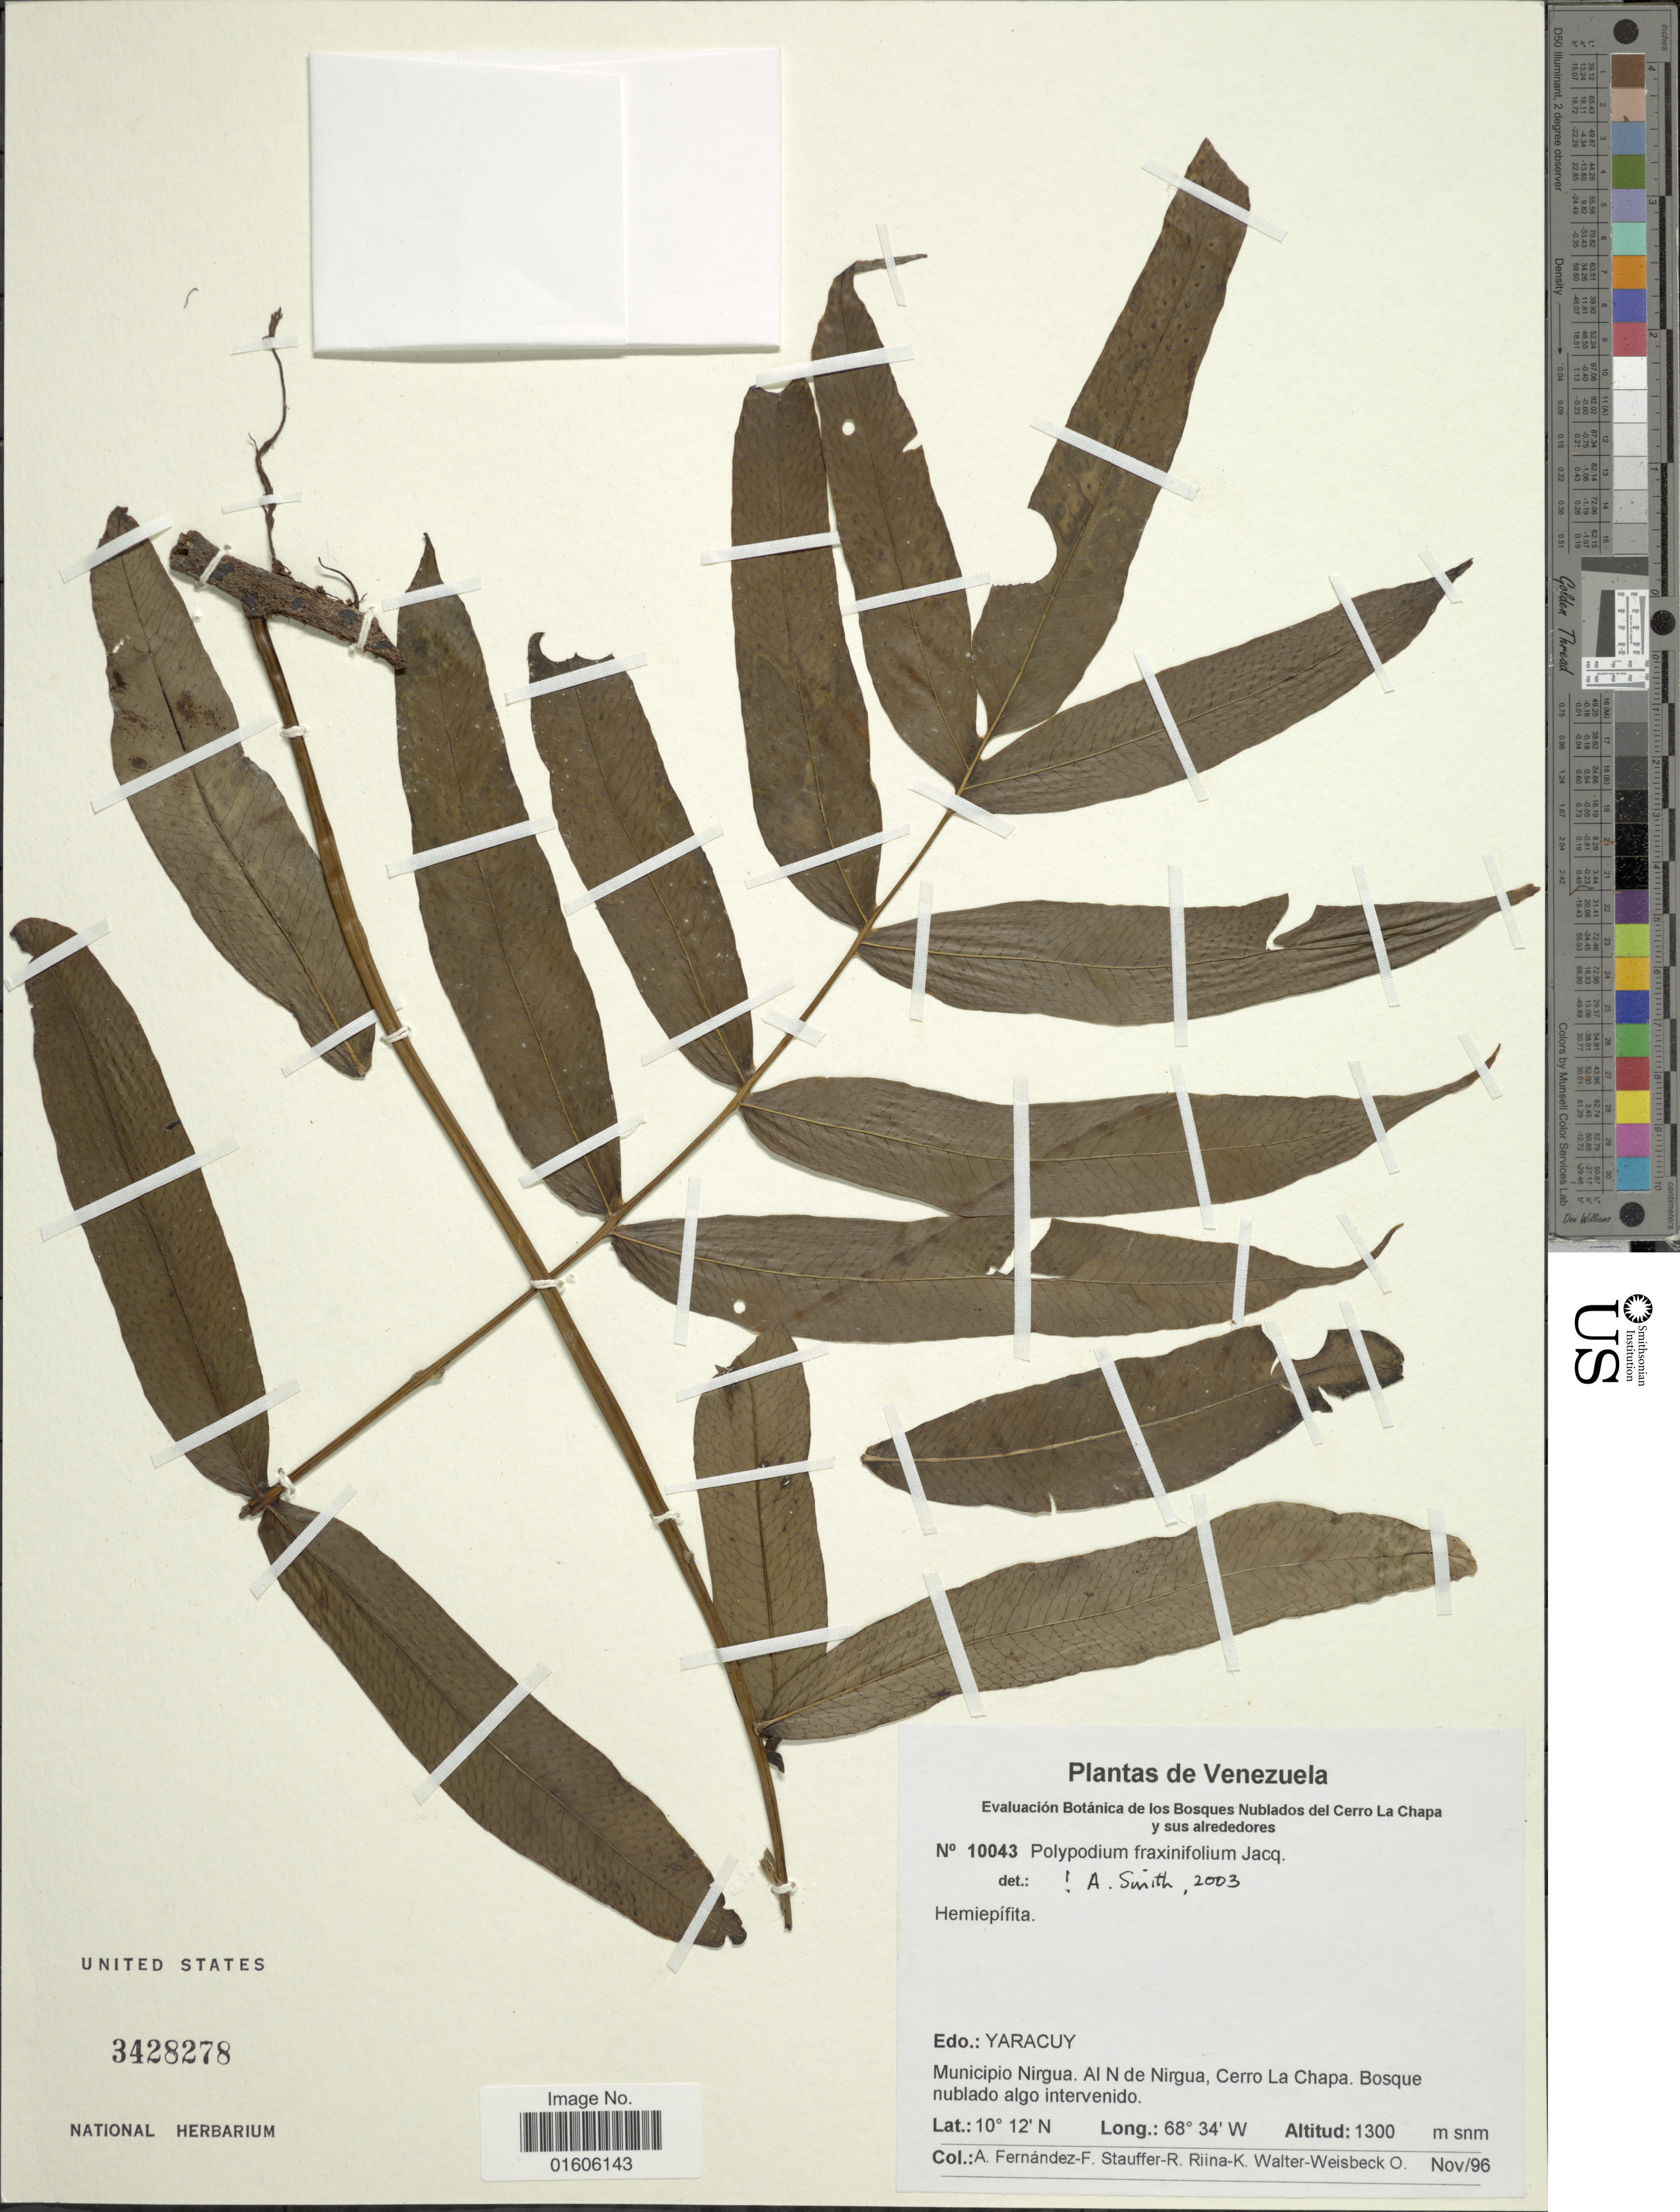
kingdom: Plantae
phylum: Tracheophyta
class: Polypodiopsida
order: Polypodiales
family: Polypodiaceae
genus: Serpocaulon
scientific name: Serpocaulon fraxinifolium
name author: (Jacq.) A.R. Sm.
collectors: A. Fernández, F. W. Stauffer, R. Riina, K. Walter-Weissbeck & O. Kunert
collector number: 10043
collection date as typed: Transcribed d/m/y: /11/96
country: Venezuela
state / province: Yaracuy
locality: Edo.: Yaracuy. Municipio Nirgua. Al N de Nirgua, Cerro La Chapa.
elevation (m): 1300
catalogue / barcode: US 3428278